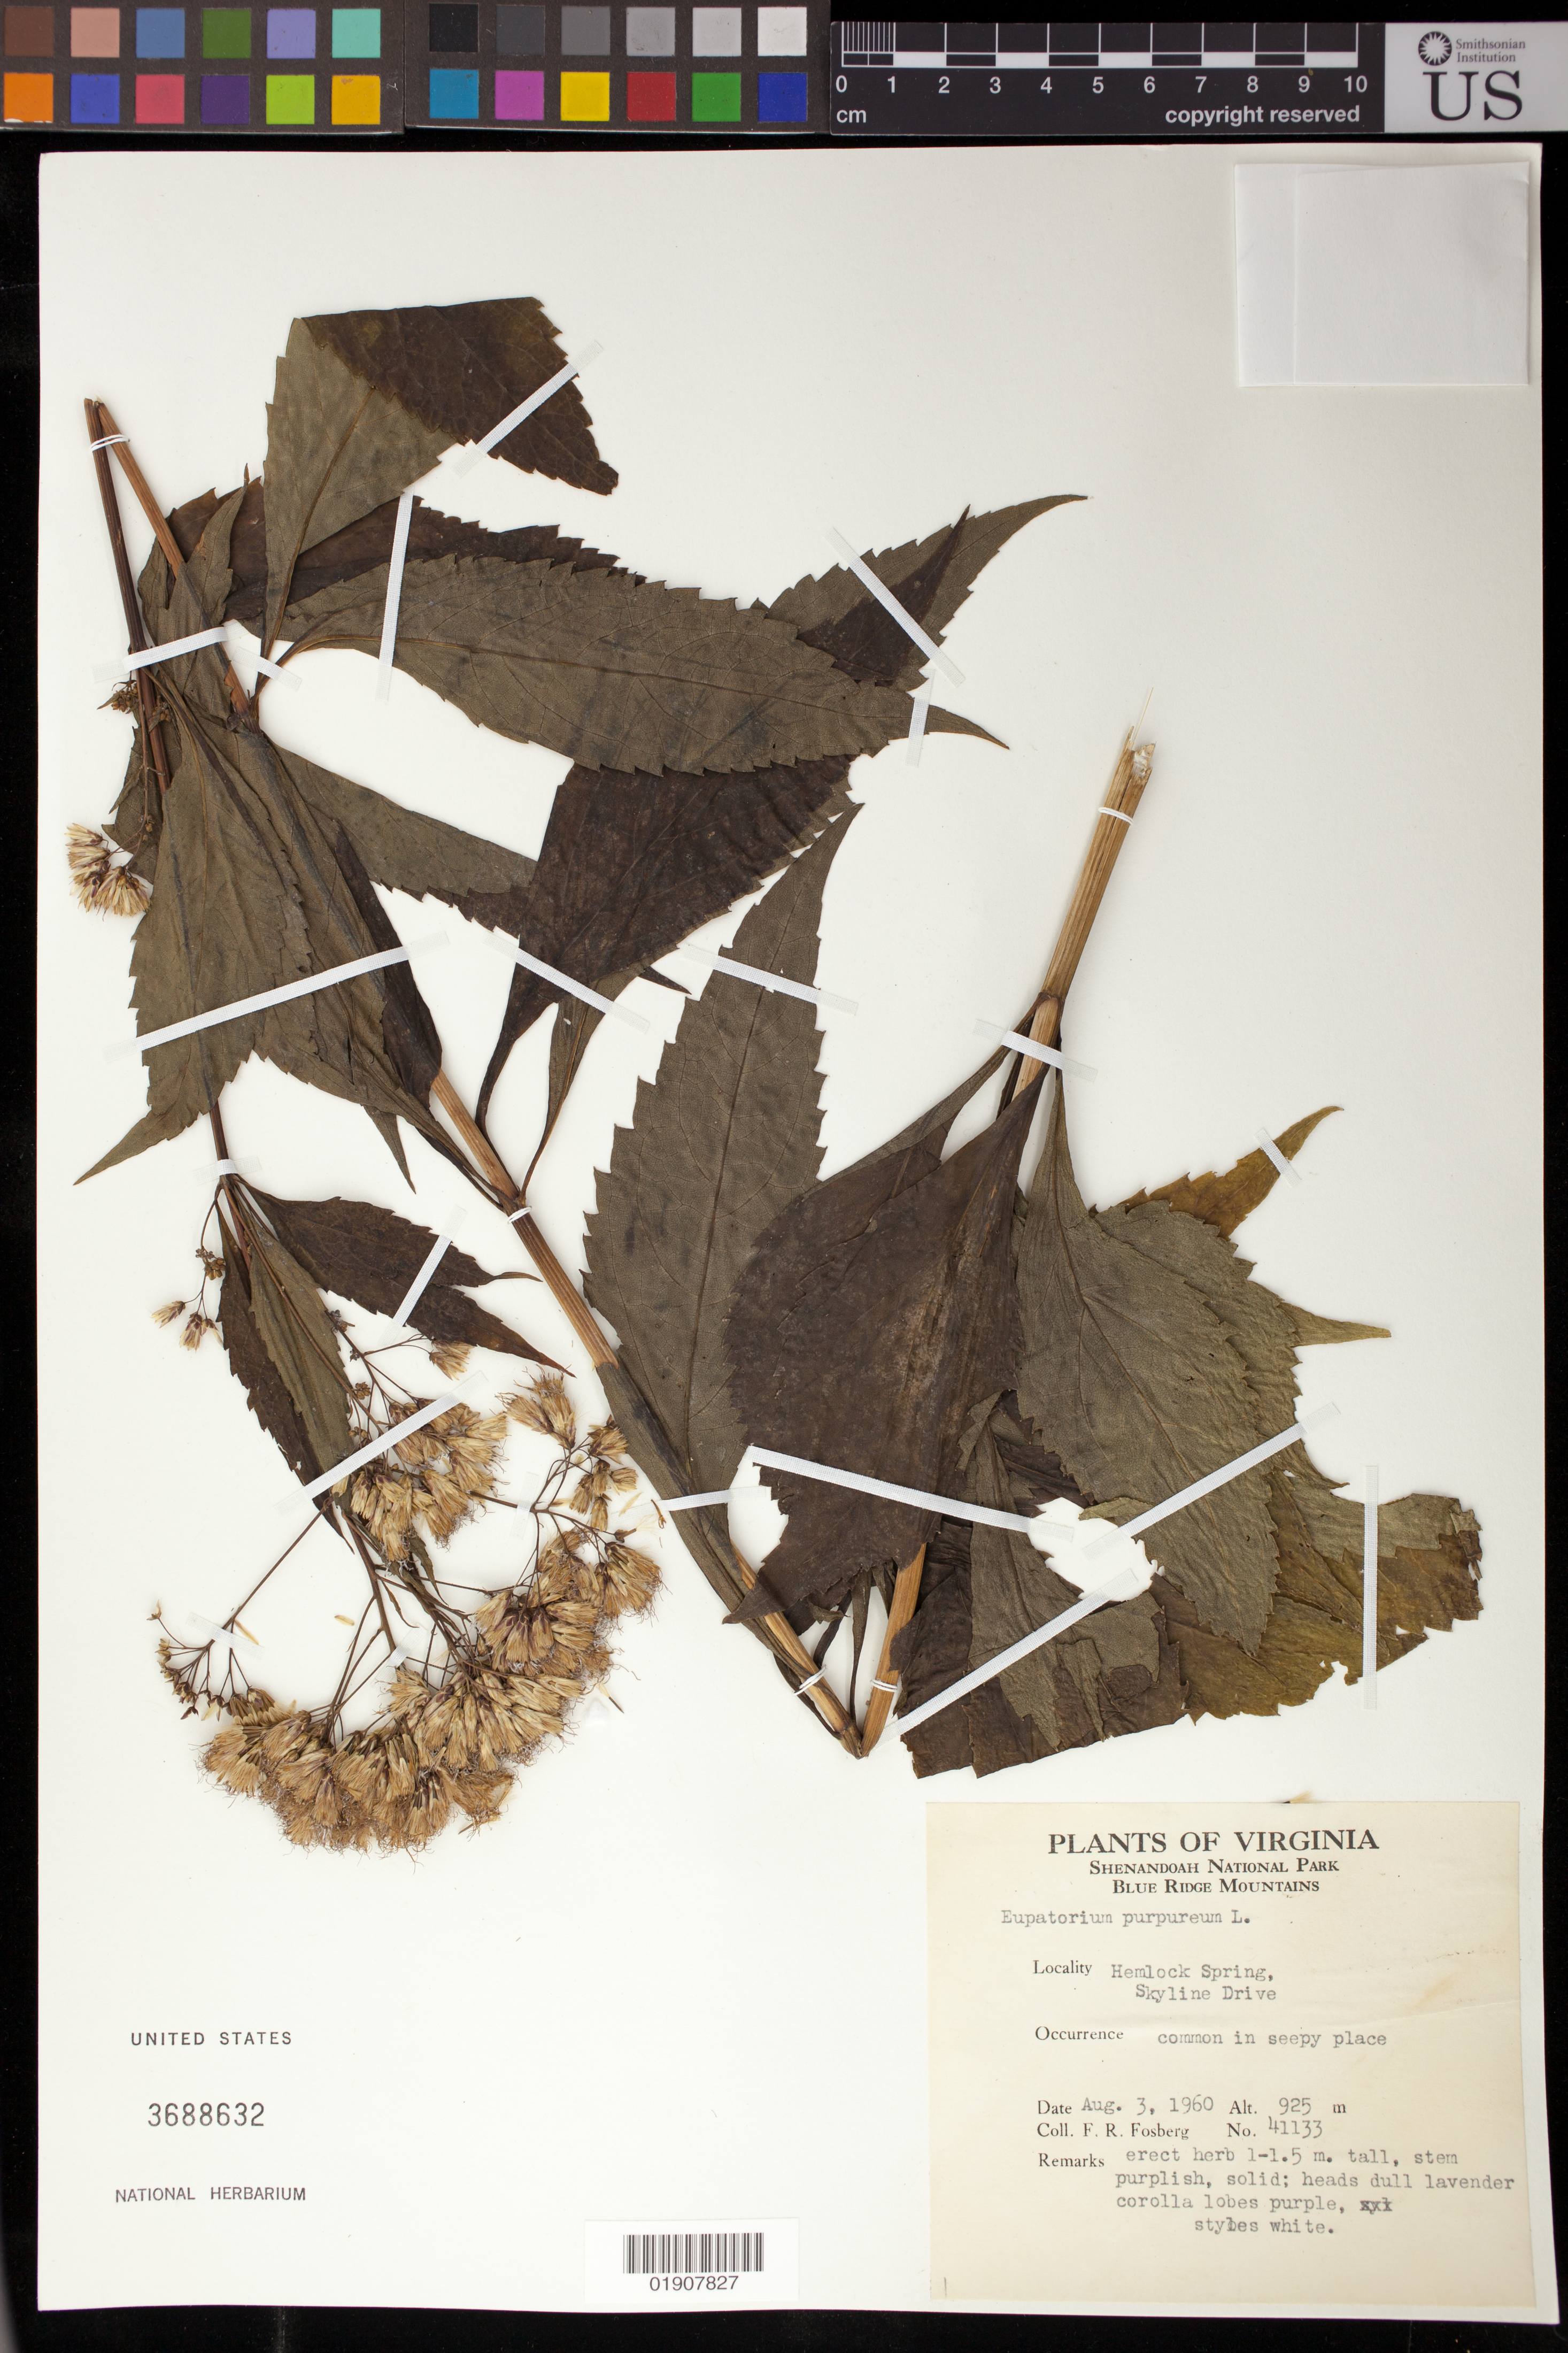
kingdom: Plantae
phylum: Tracheophyta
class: Magnoliopsida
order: Asterales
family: Asteraceae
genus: Eupatorium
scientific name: Eupatorium purpureum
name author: (L.) E.E. Lamont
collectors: F. R. Fosberg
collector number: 41133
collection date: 1960-08-03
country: United States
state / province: Virginia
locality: Shenandoah National Park, Hemlock Spring, Skyline Drive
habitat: Common in seepy place.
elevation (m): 925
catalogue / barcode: US 3688632